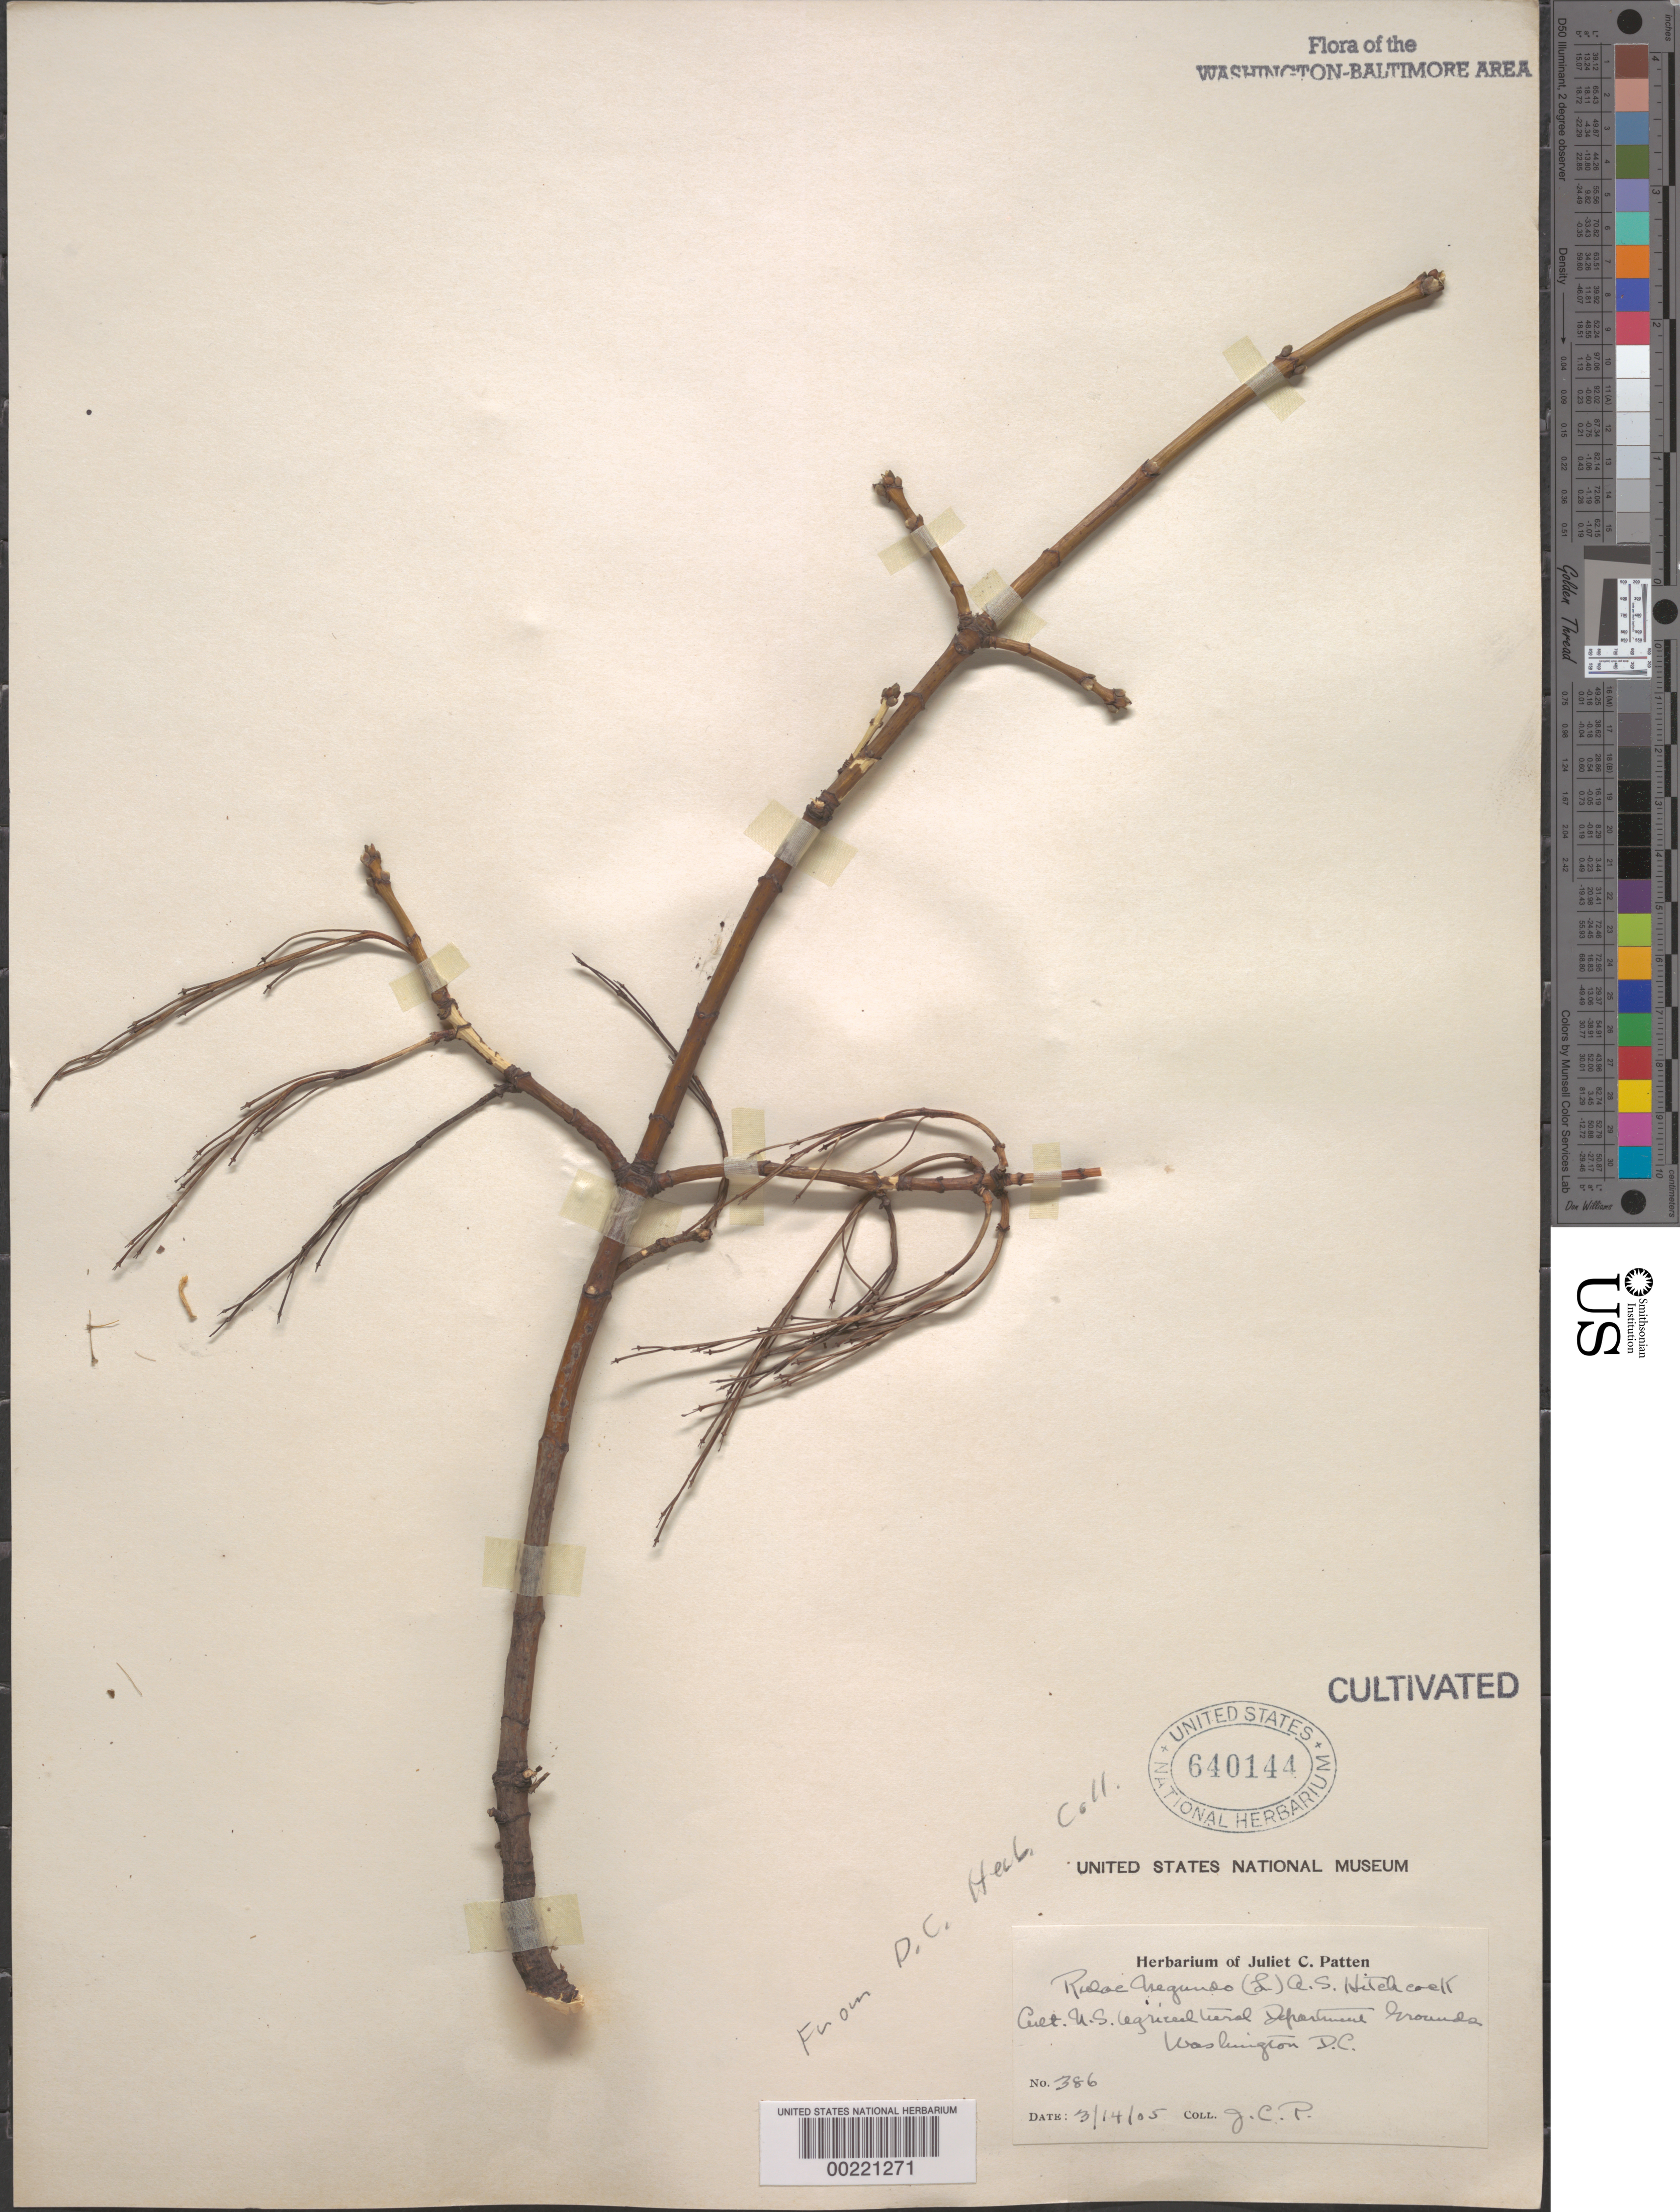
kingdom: Plantae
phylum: Tracheophyta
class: Magnoliopsida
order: Sapindales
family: Sapindaceae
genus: Acer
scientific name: Acer negundo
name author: L.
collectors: J. Patten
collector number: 386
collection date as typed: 14 Mar 1905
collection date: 1905-03-14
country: United States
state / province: District of Columbia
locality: Department of Agriculture grounds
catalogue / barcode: US 640144